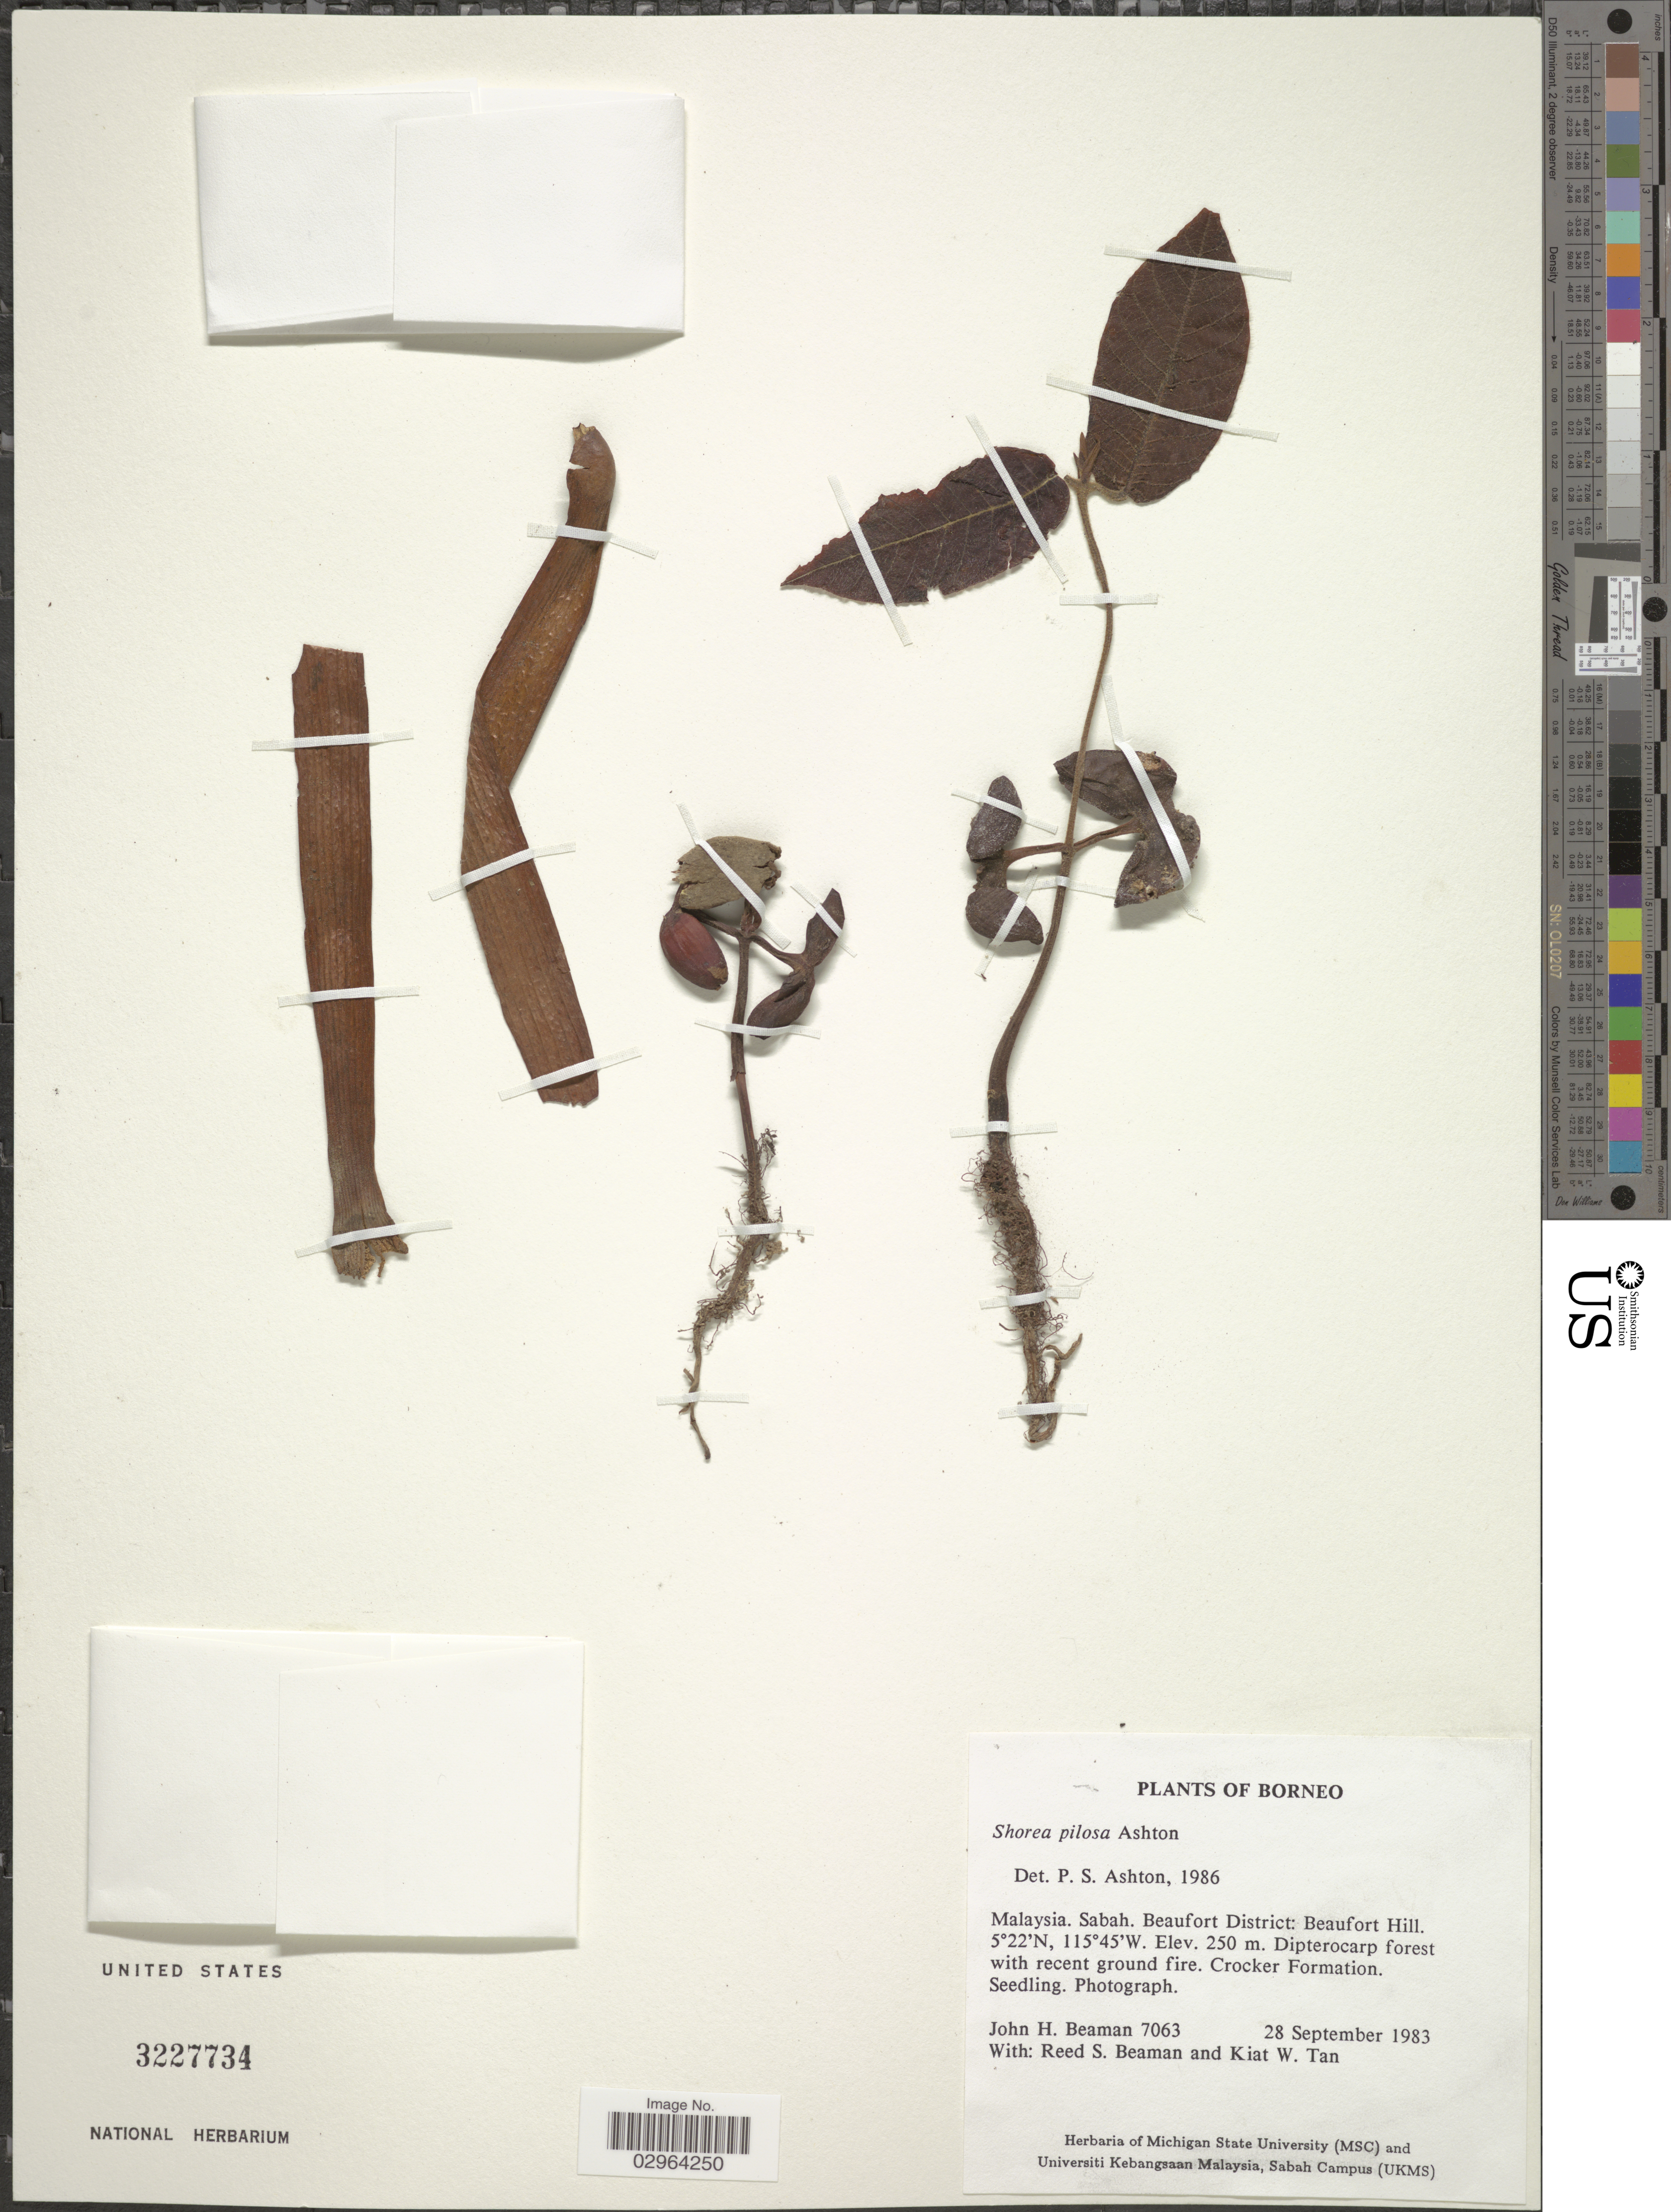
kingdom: Plantae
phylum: Tracheophyta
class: Magnoliopsida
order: Malvales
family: Dipterocarpaceae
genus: Rubroshorea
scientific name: Rubroshorea pilosa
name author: (P.S. Ashton) P.S. Ashton & J. Heck.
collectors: J. H. Beaman, R. S. Beaman & K. Tan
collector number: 7063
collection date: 1983-09-28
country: Malaysia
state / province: Sabah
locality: Borneo. Beaufort District: Beaufort Hill. Crocker Formation.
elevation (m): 250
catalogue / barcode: US 3227734